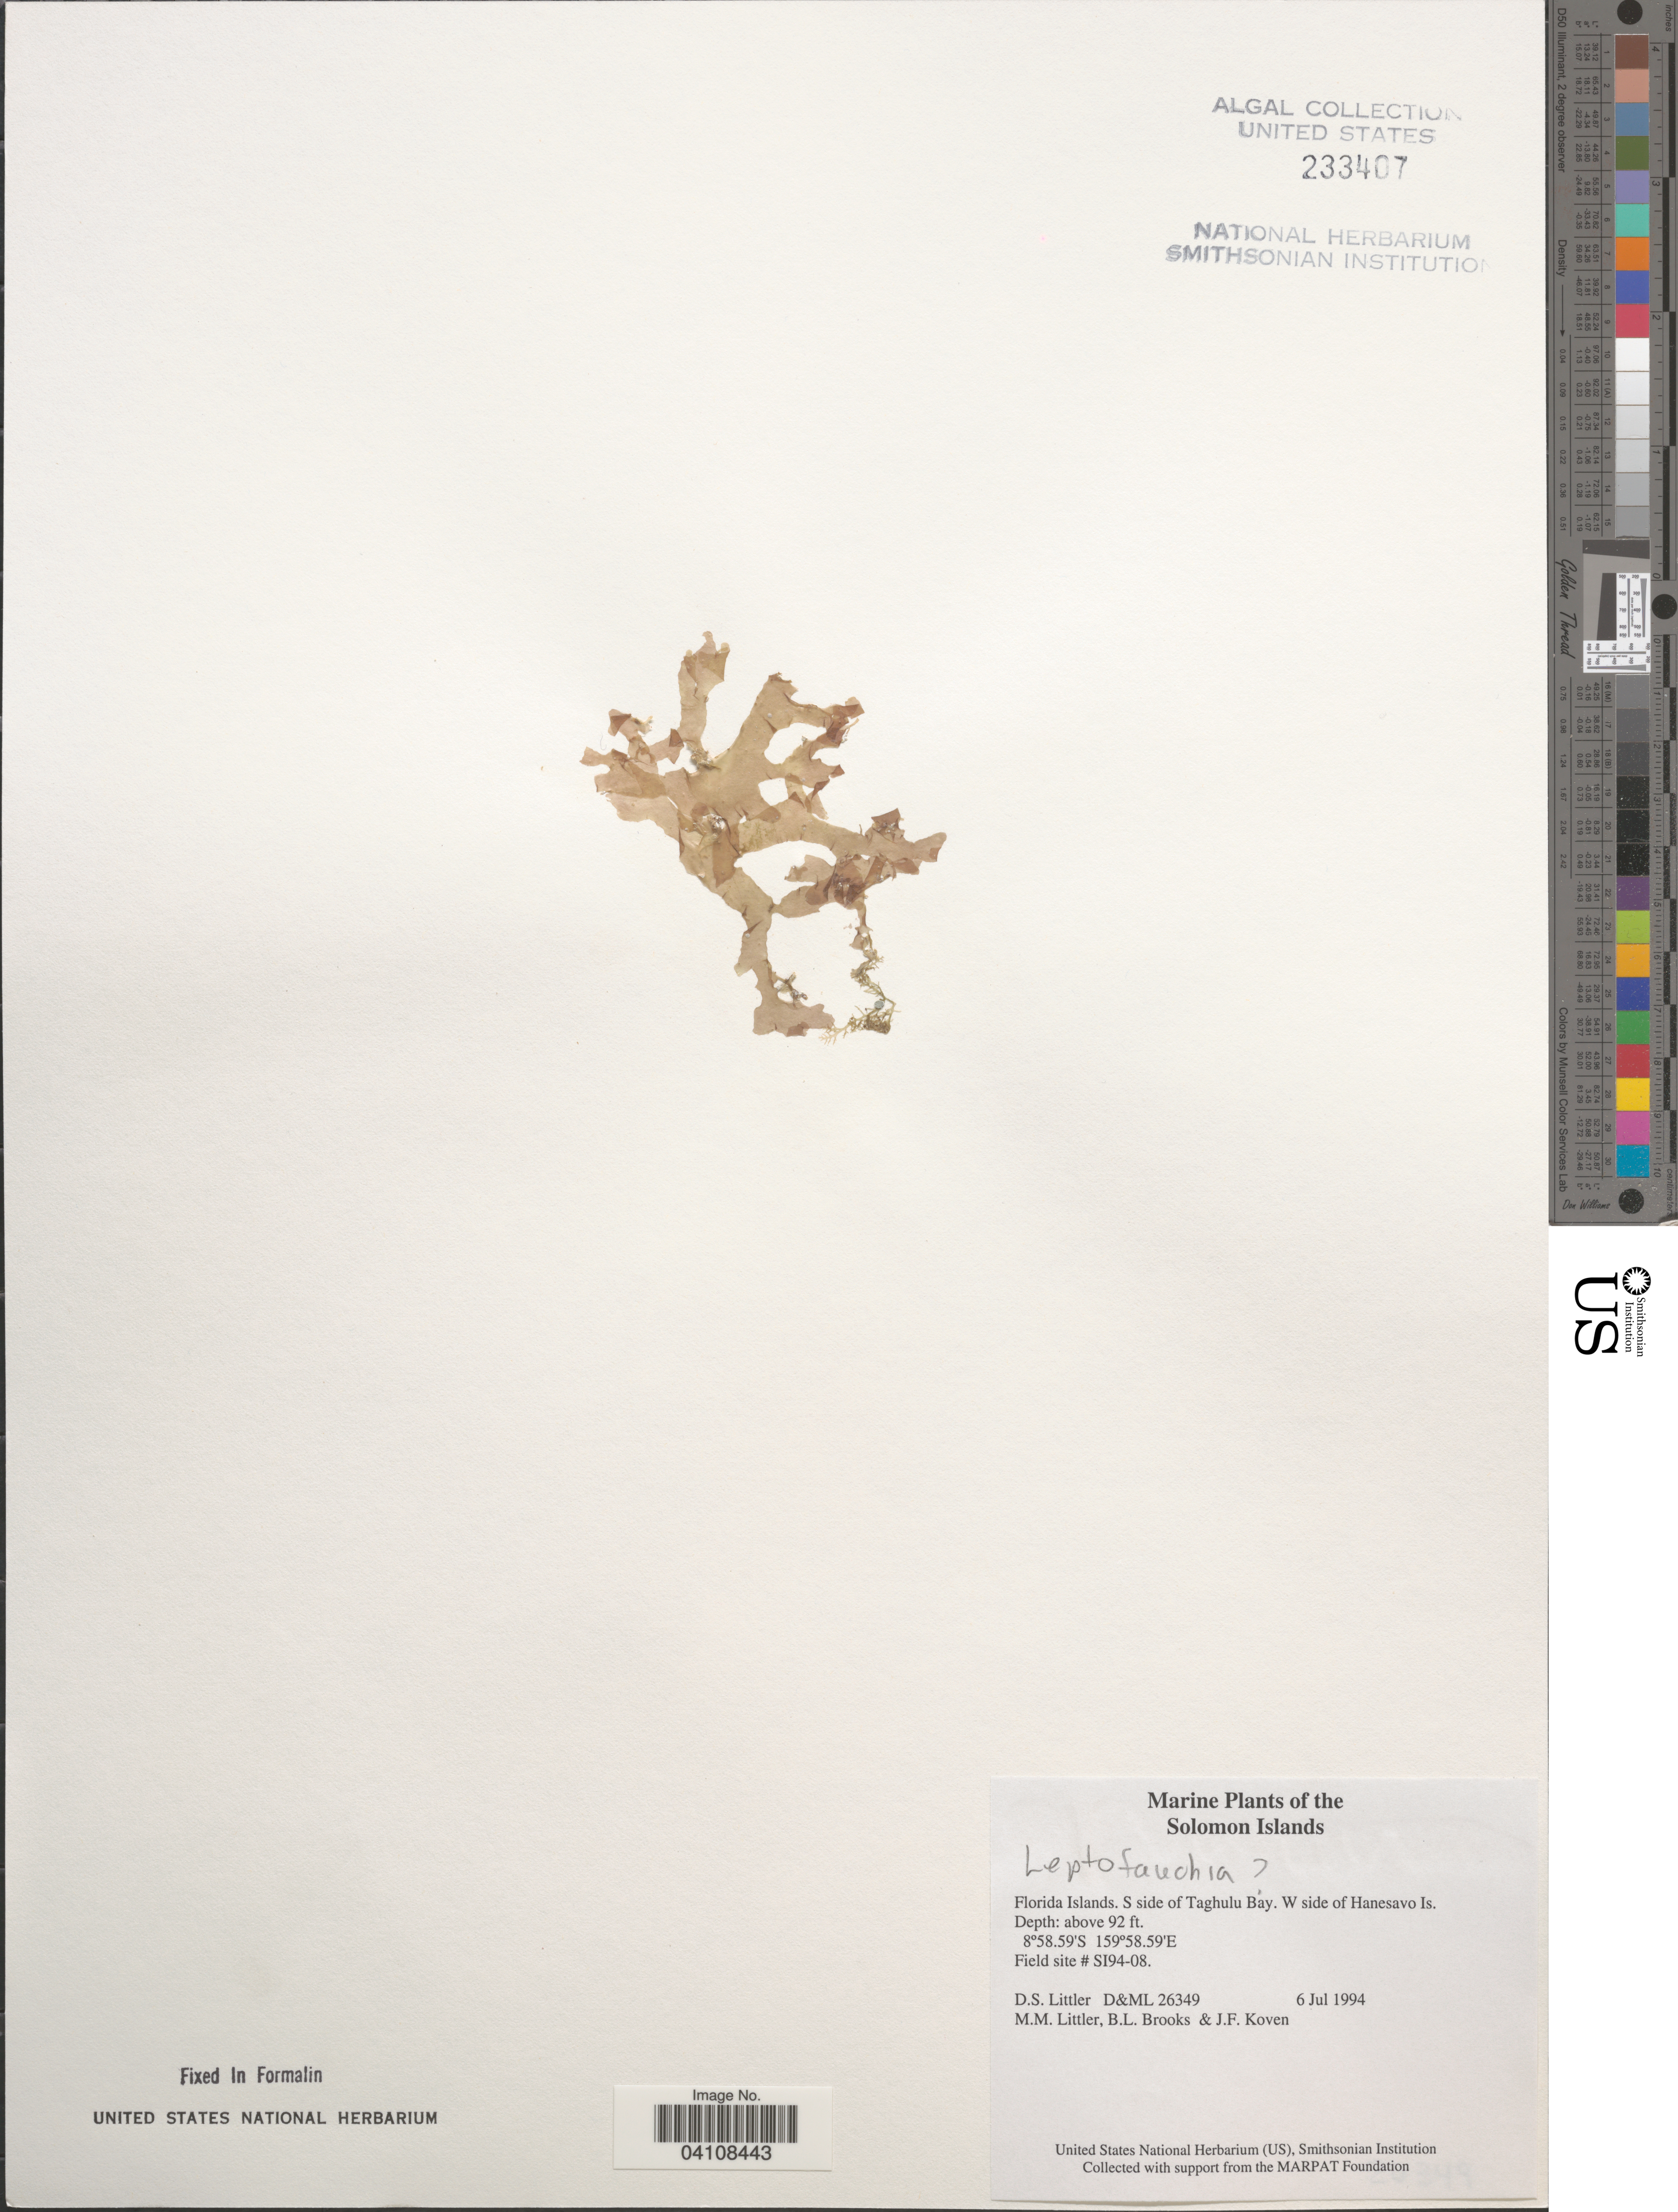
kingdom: Plantae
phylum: Rhodophyta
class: Florideophyceae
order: Rhodymeniales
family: Faucheaceae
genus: Leptofauchea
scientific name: Leptofauchea sp.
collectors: D. S. Littler, B. Brooks & J. Koven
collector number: D&ML26349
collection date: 1994-07-06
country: Solomon Islands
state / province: Solomon Islands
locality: Florida Islands. S side of Taghulu Bay. W side of Hanesavo Is. Field site # SI94-08.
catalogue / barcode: US 233407